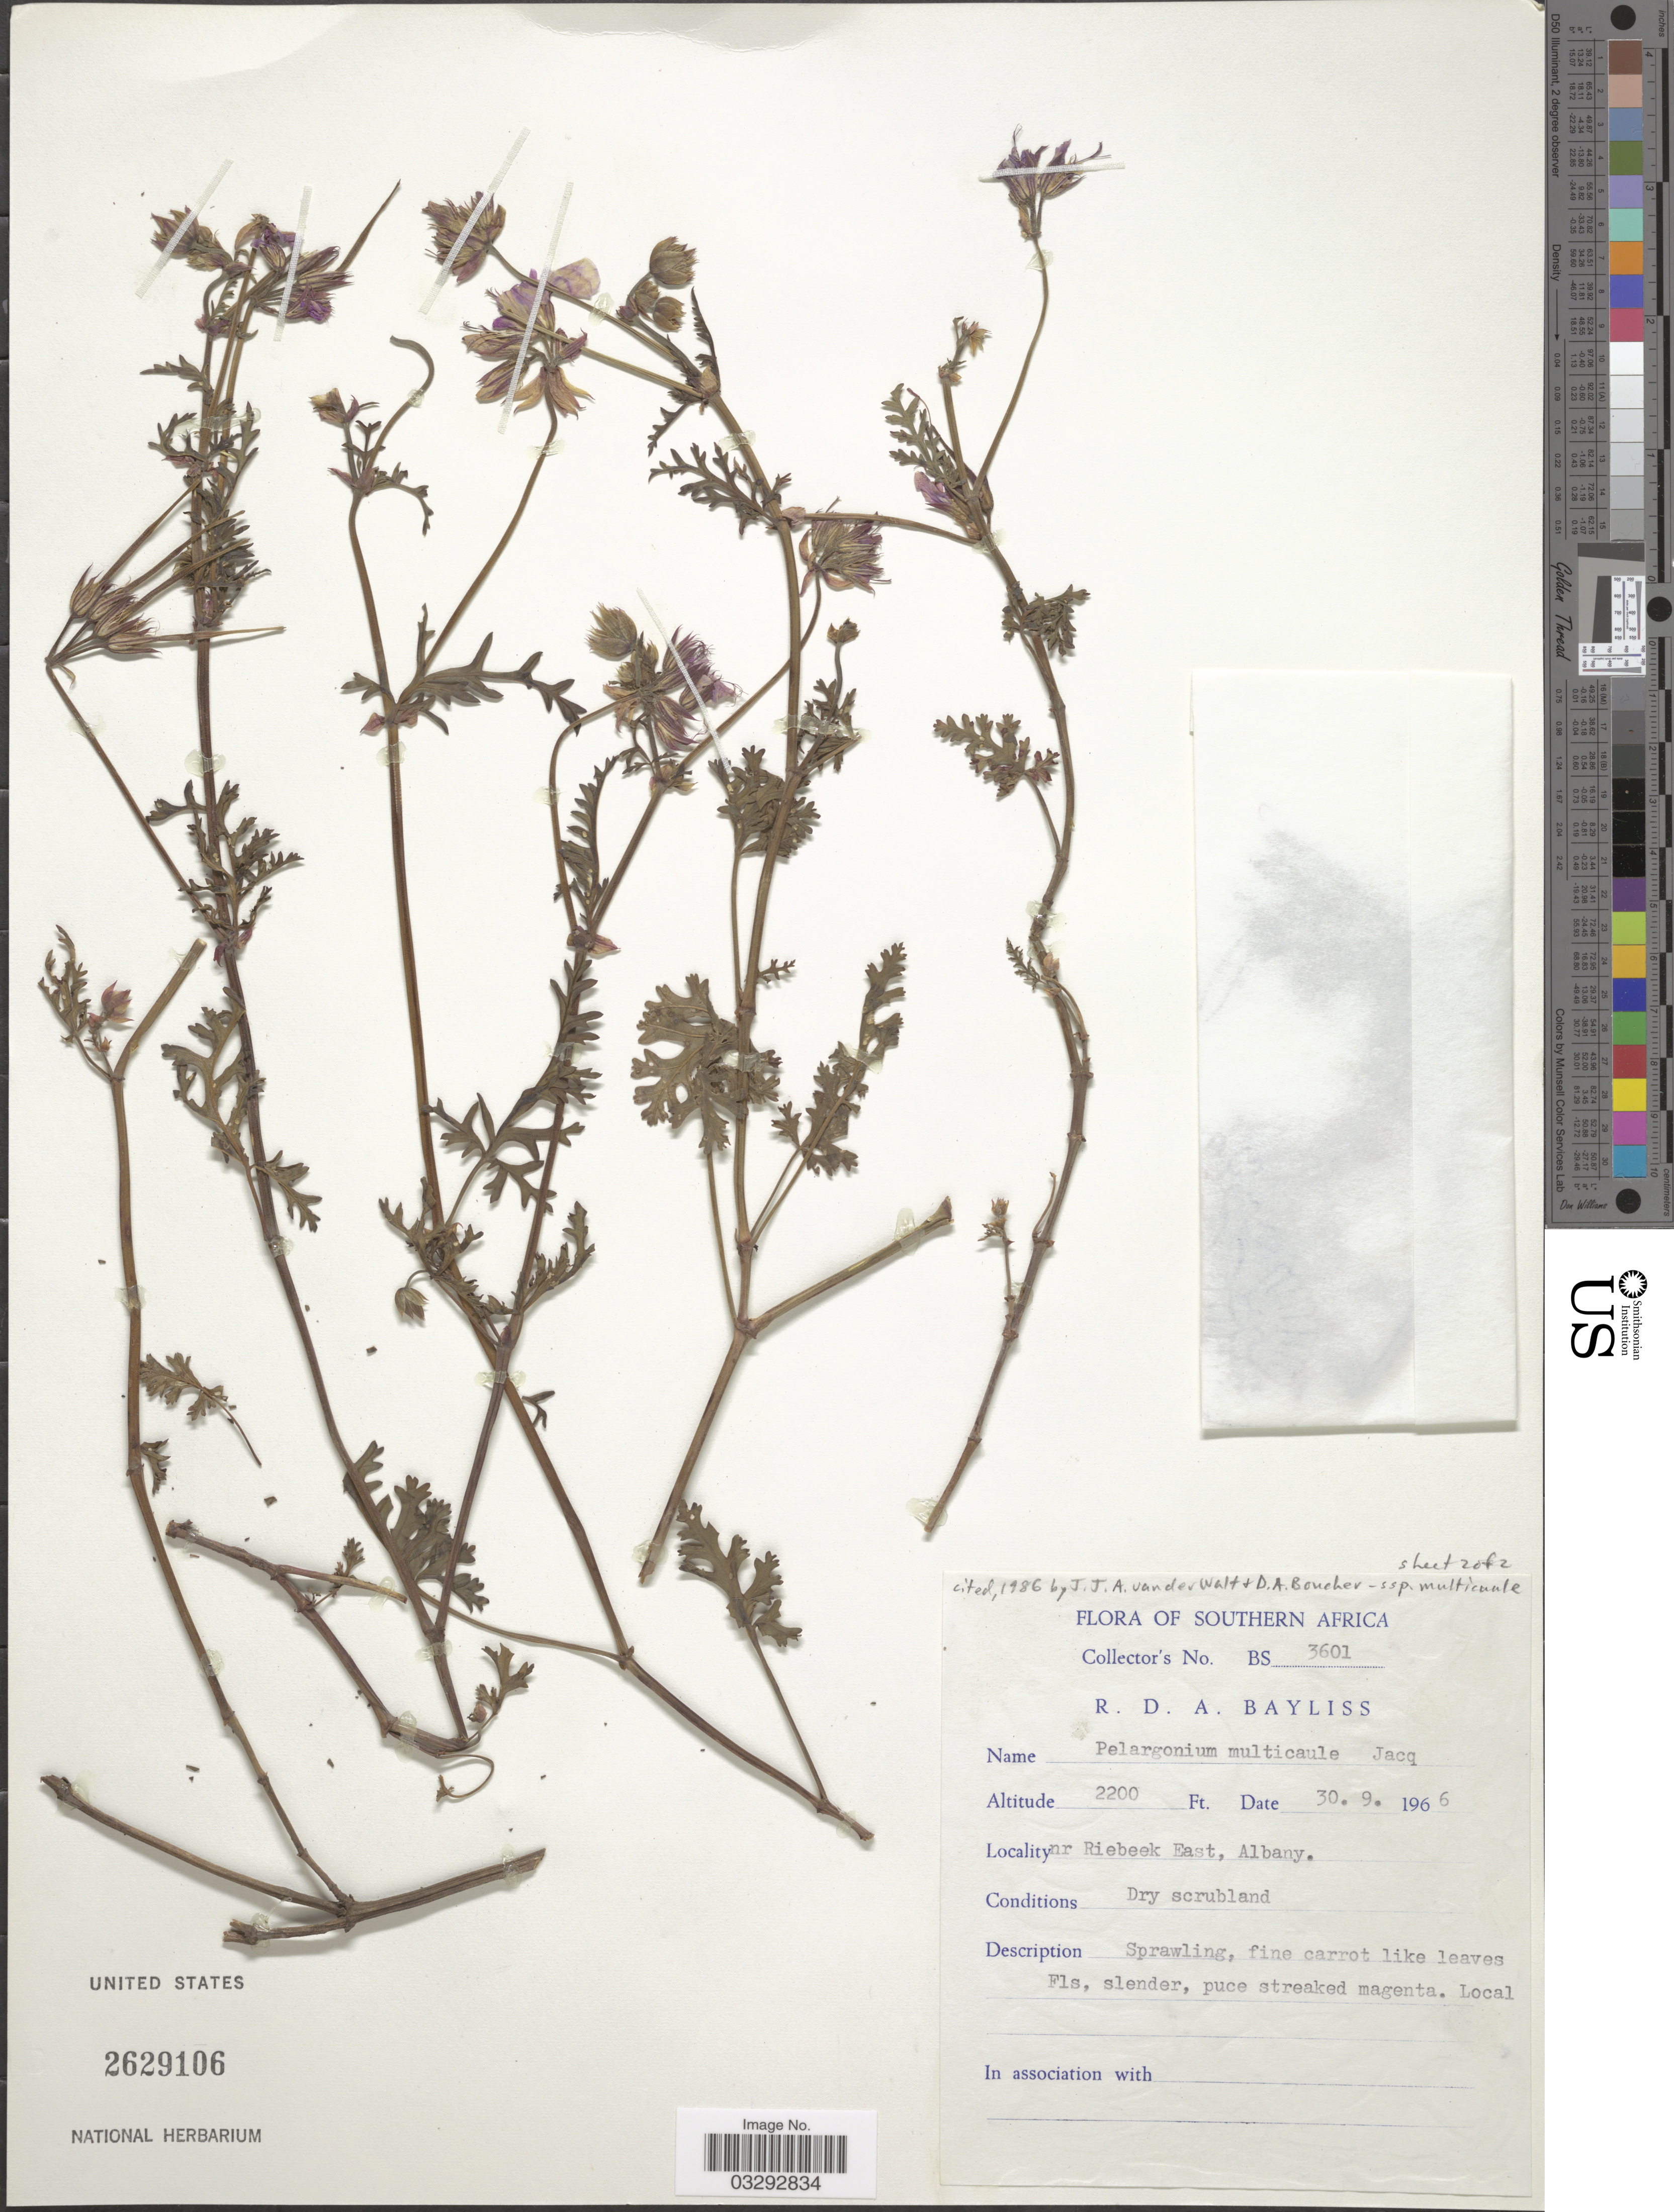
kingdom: Plantae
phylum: Tracheophyta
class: Magnoliopsida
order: Geraniales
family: Geraniaceae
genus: Pelargonium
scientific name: Pelargonium multicaule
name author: Jacq.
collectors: R. Bayliss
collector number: BS3601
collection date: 1966-09-30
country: South Africa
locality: Southern Africa, nr Riebeek East, Albany.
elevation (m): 671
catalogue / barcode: US 2629106